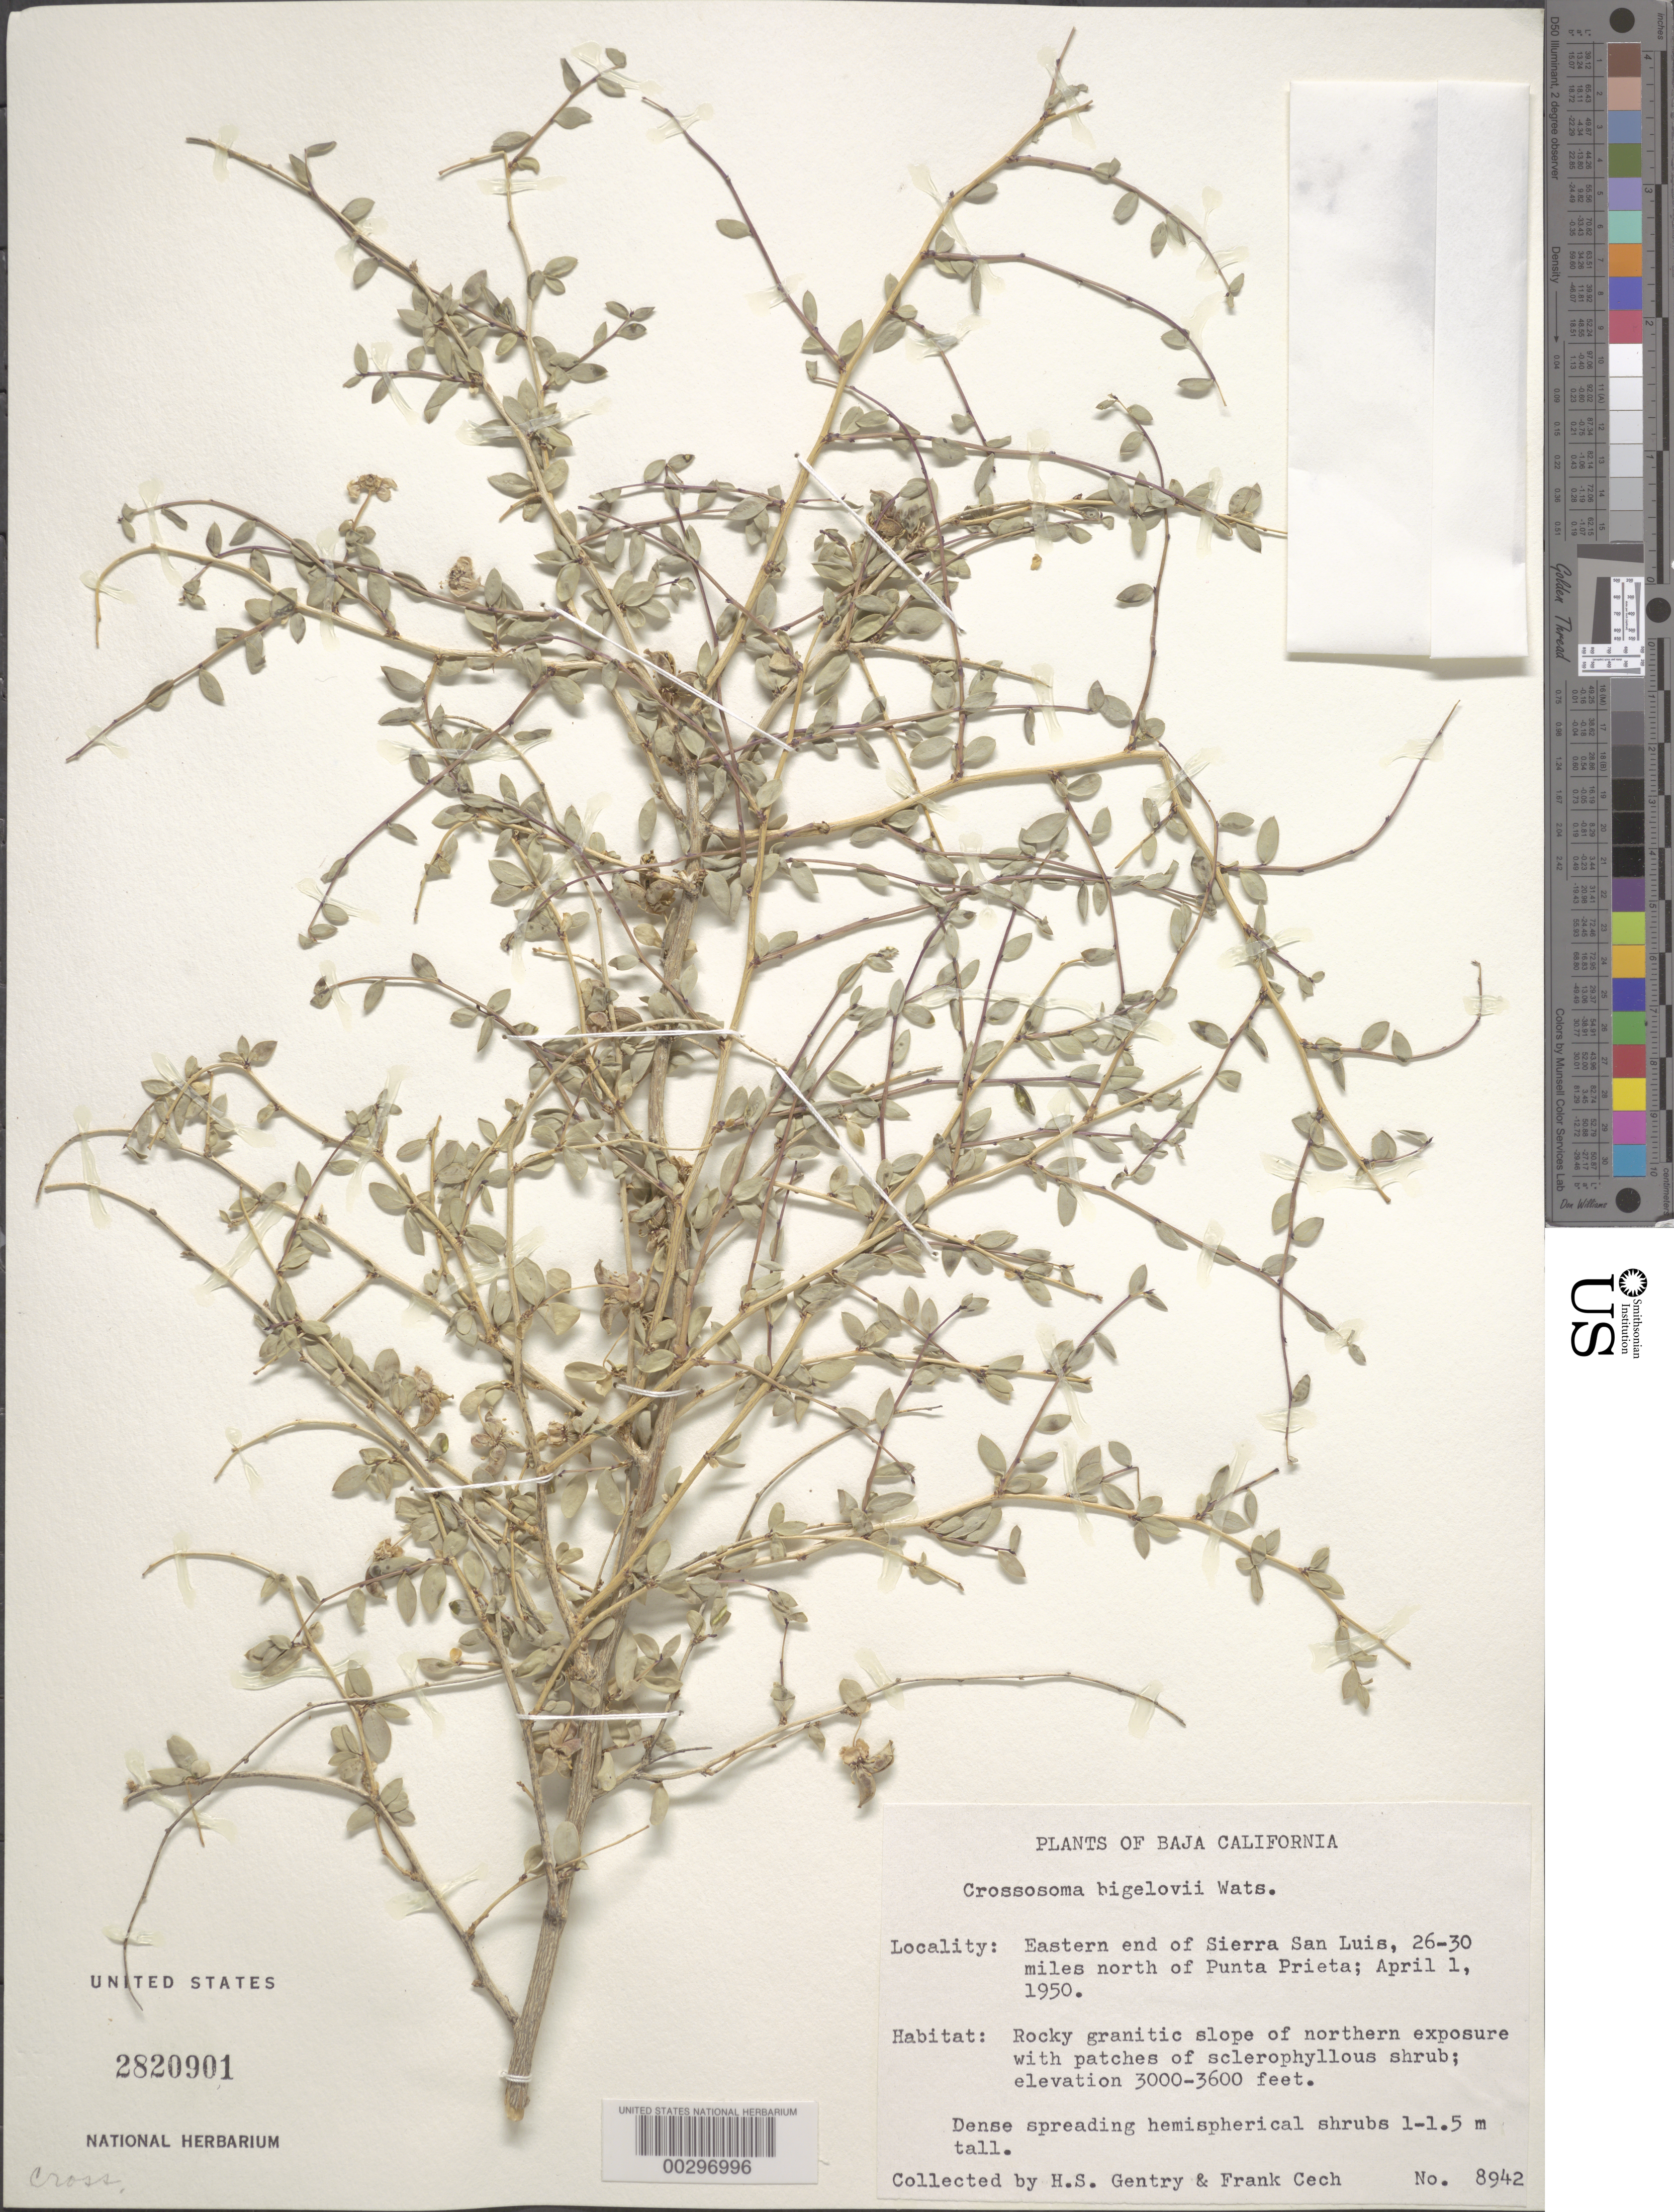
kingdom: Plantae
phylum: Tracheophyta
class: Magnoliopsida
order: Crossosomatales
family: Crossosomataceae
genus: Crossosoma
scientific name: Crossosoma bigelovii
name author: S. Watson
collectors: H. S. Gentry & F. Cech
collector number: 8942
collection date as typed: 01 Apr 1950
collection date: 1950-04-01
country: Mexico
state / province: Baja California Norte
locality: E end of Sierra San Luis, N of Punta Prieta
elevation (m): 914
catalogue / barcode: US 2820901